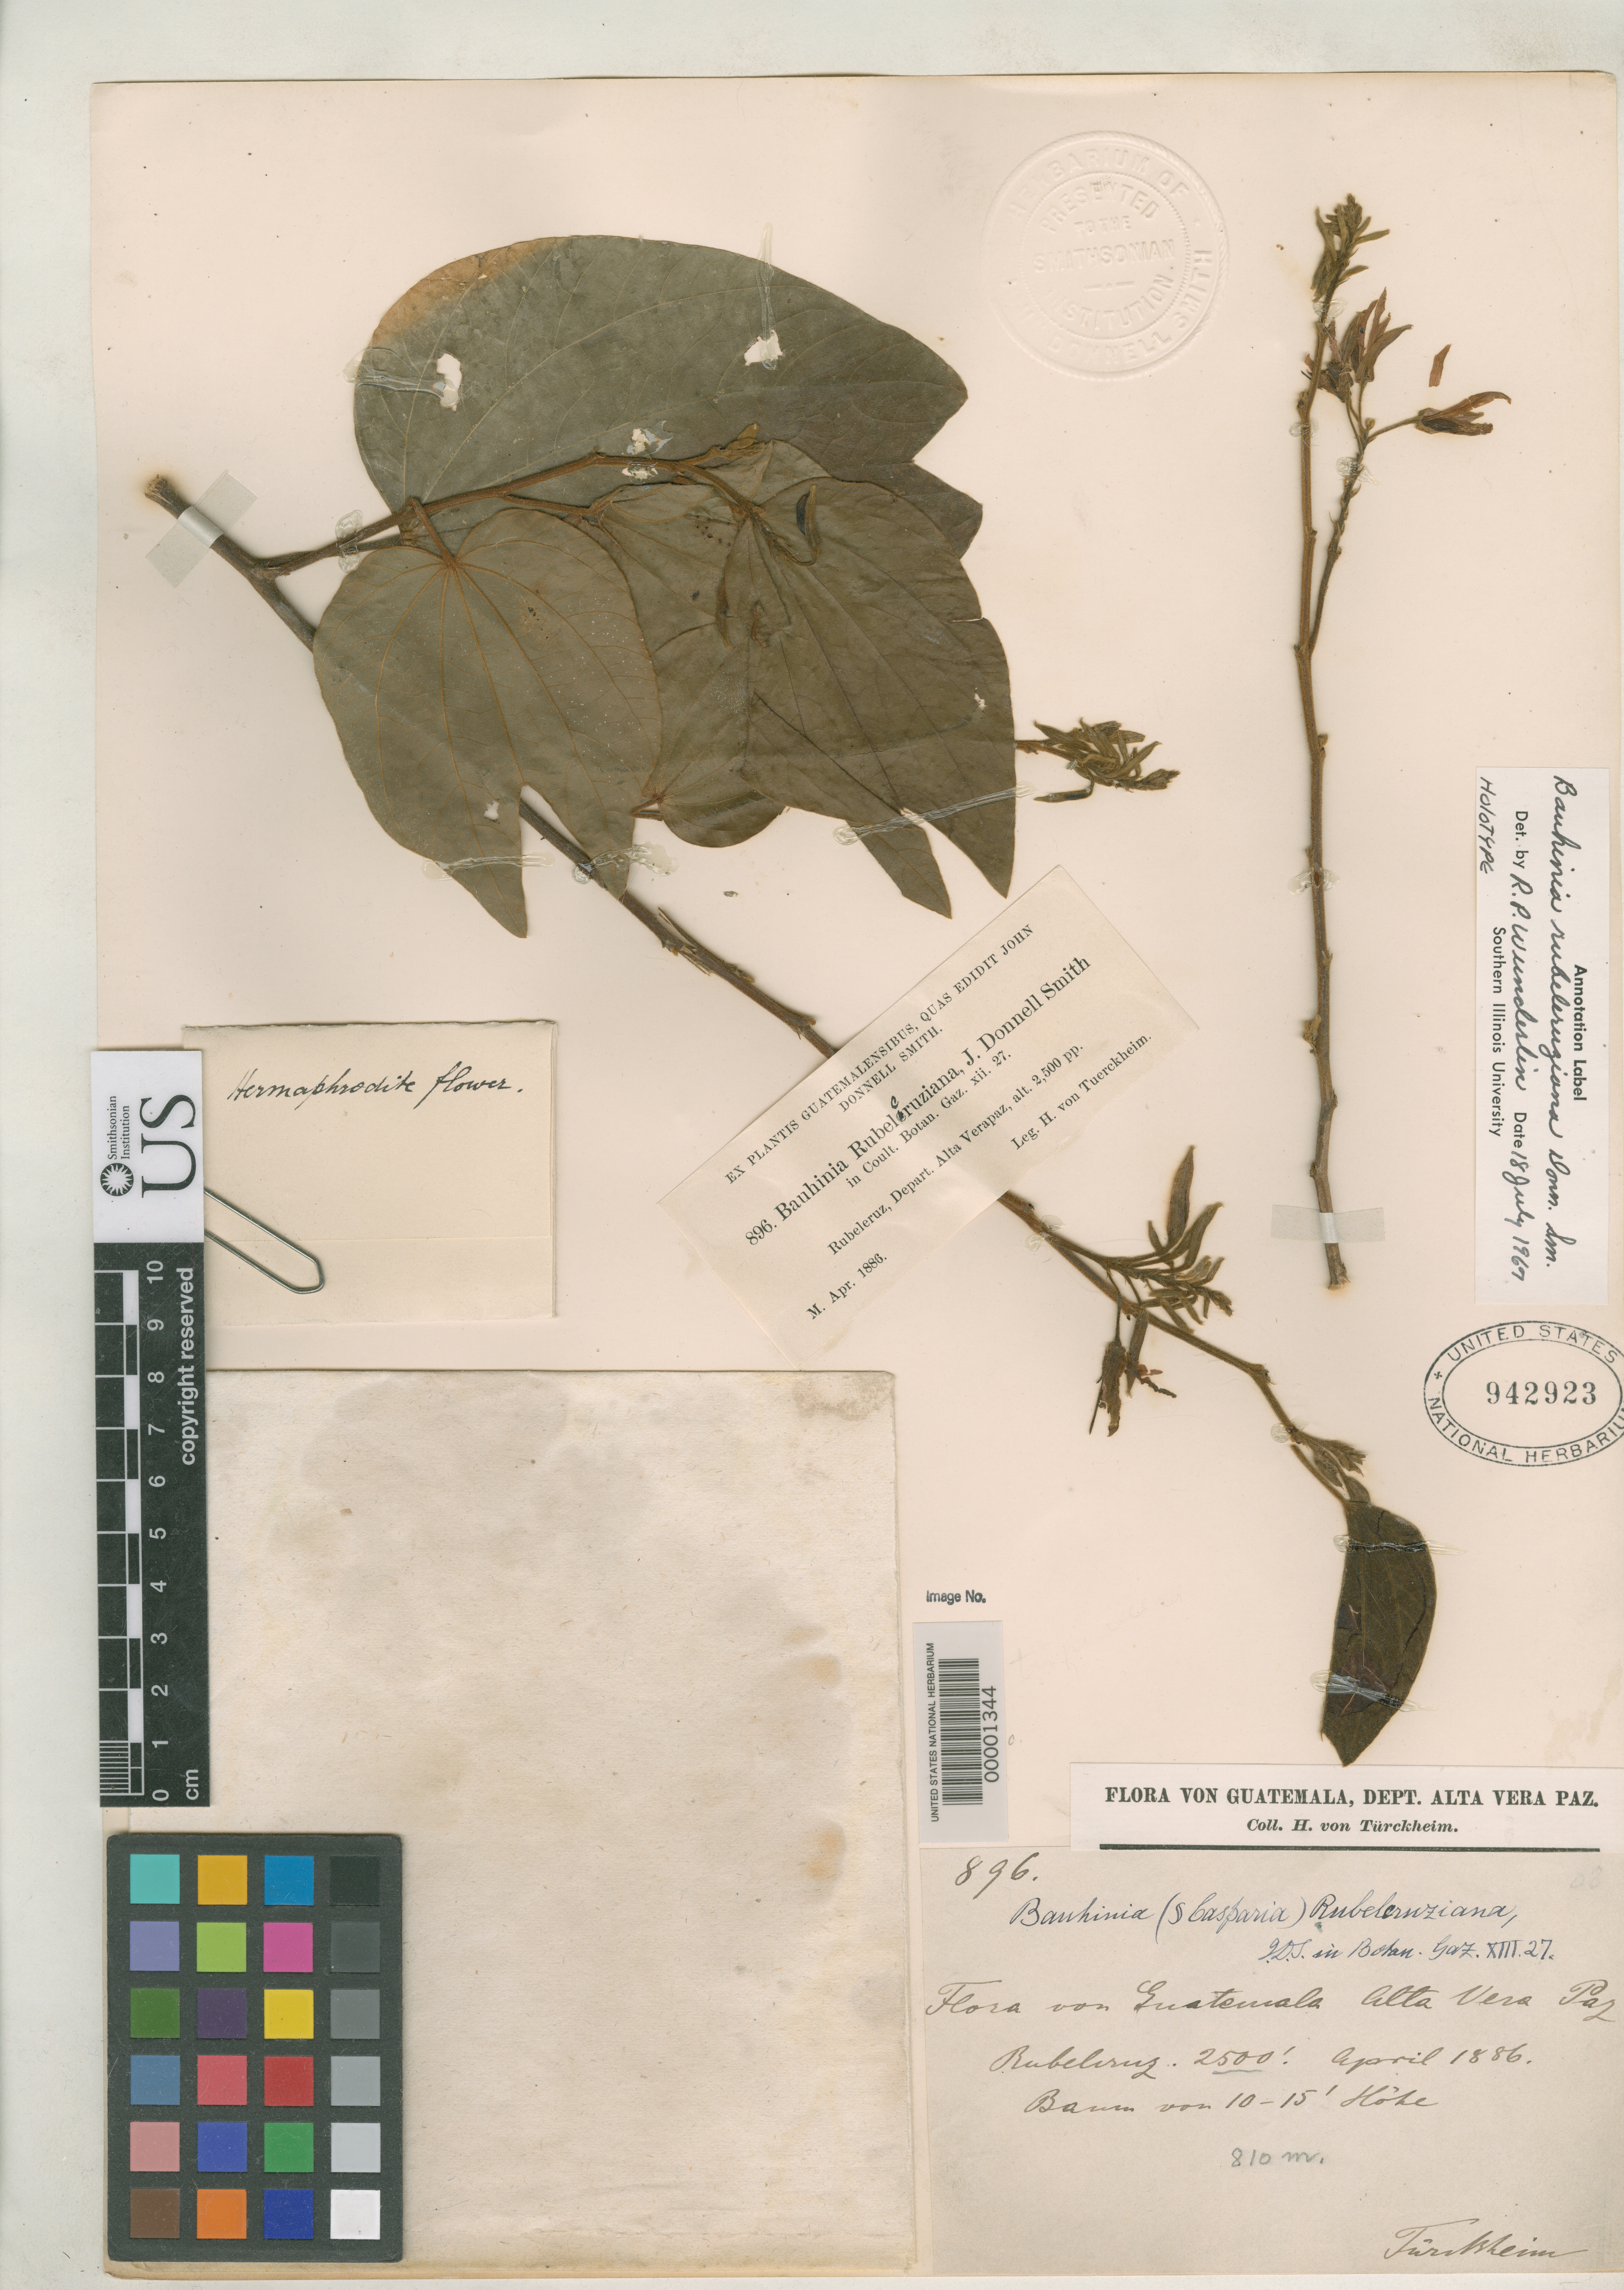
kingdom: Plantae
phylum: Tracheophyta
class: Magnoliopsida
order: Fabales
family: Fabaceae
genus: Bauhinia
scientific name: Bauhinia rubeleruziana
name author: Donn. Sm.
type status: Holotype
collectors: H. von Türckheim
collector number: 896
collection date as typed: Apr 1886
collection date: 1886-04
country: Guatemala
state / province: Alta Verapaz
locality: Rubeleruz.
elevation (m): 2500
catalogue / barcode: US 942923